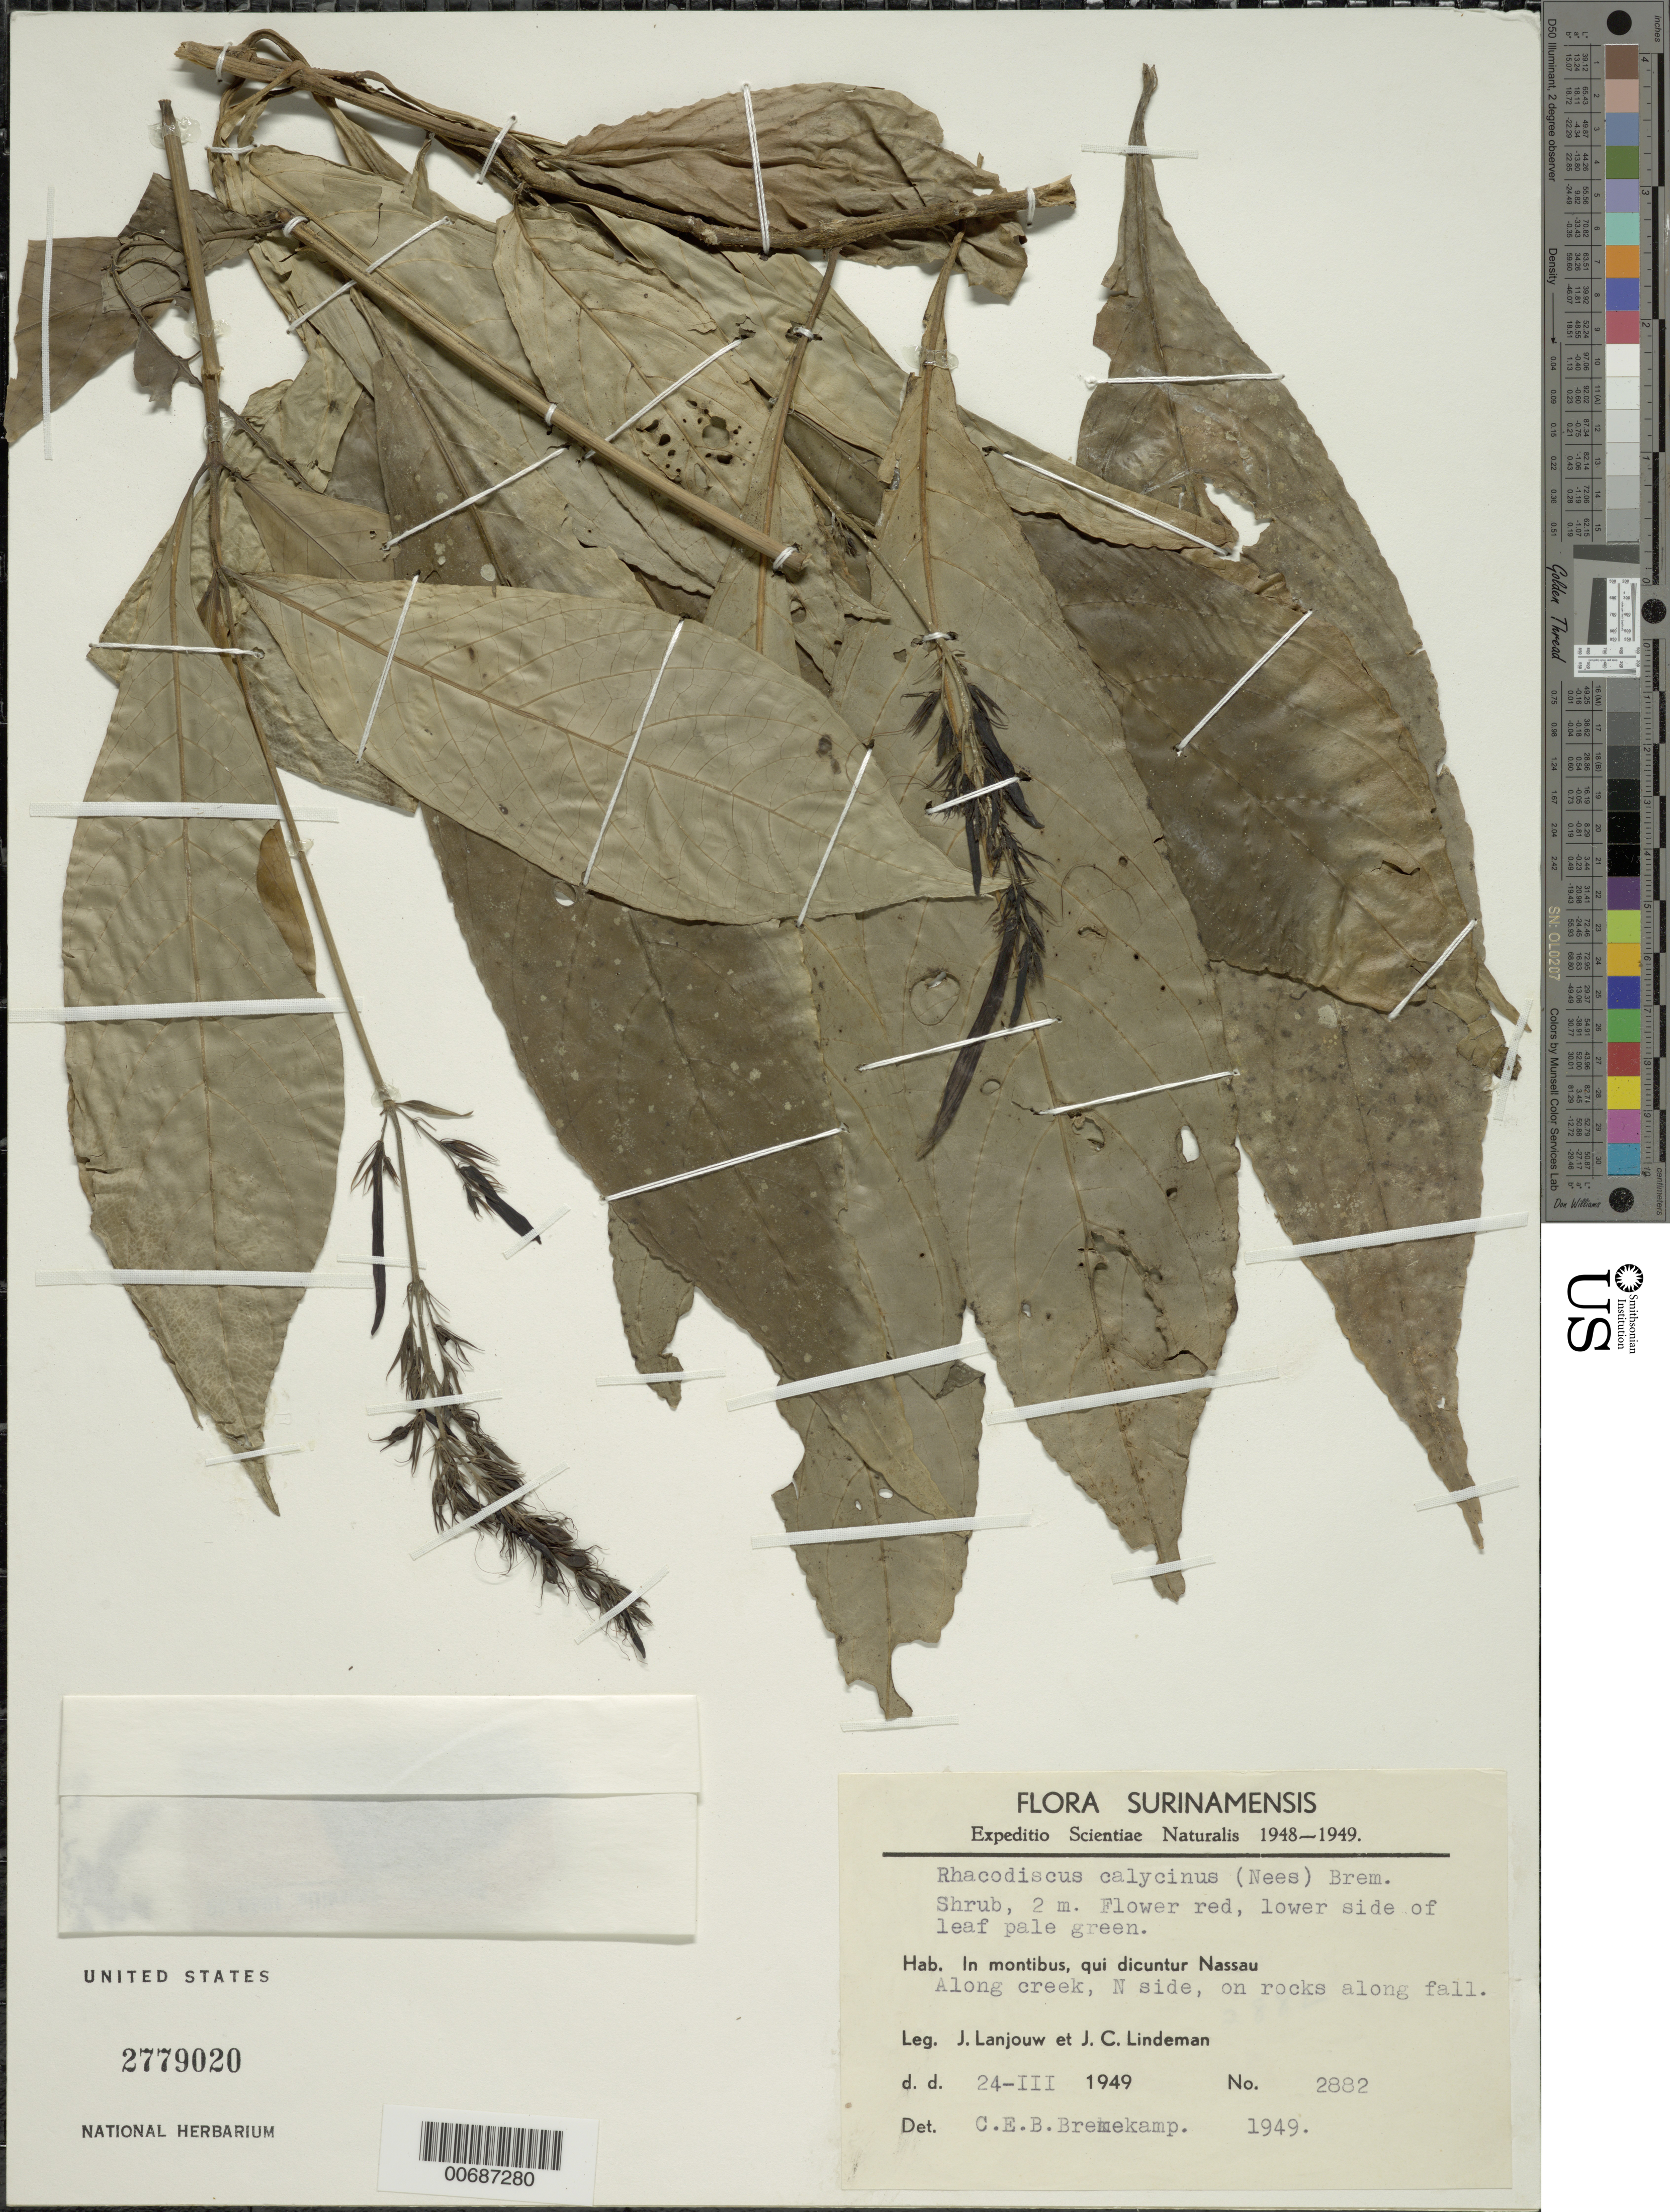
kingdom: Plantae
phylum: Tracheophyta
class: Magnoliopsida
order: Lamiales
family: Acanthaceae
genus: Rhacodiscus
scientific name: Rhacodiscus calycinus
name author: (Nees) Bremek.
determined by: Bremekamp, C. E. B.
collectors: J. Lanjouw & J. C. Lindeman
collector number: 2882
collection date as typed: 24-Mar-49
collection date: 1949-03-24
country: Suriname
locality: Nassau Mts.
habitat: Along creek, N. side, on rocks along fall.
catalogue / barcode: US 2779020